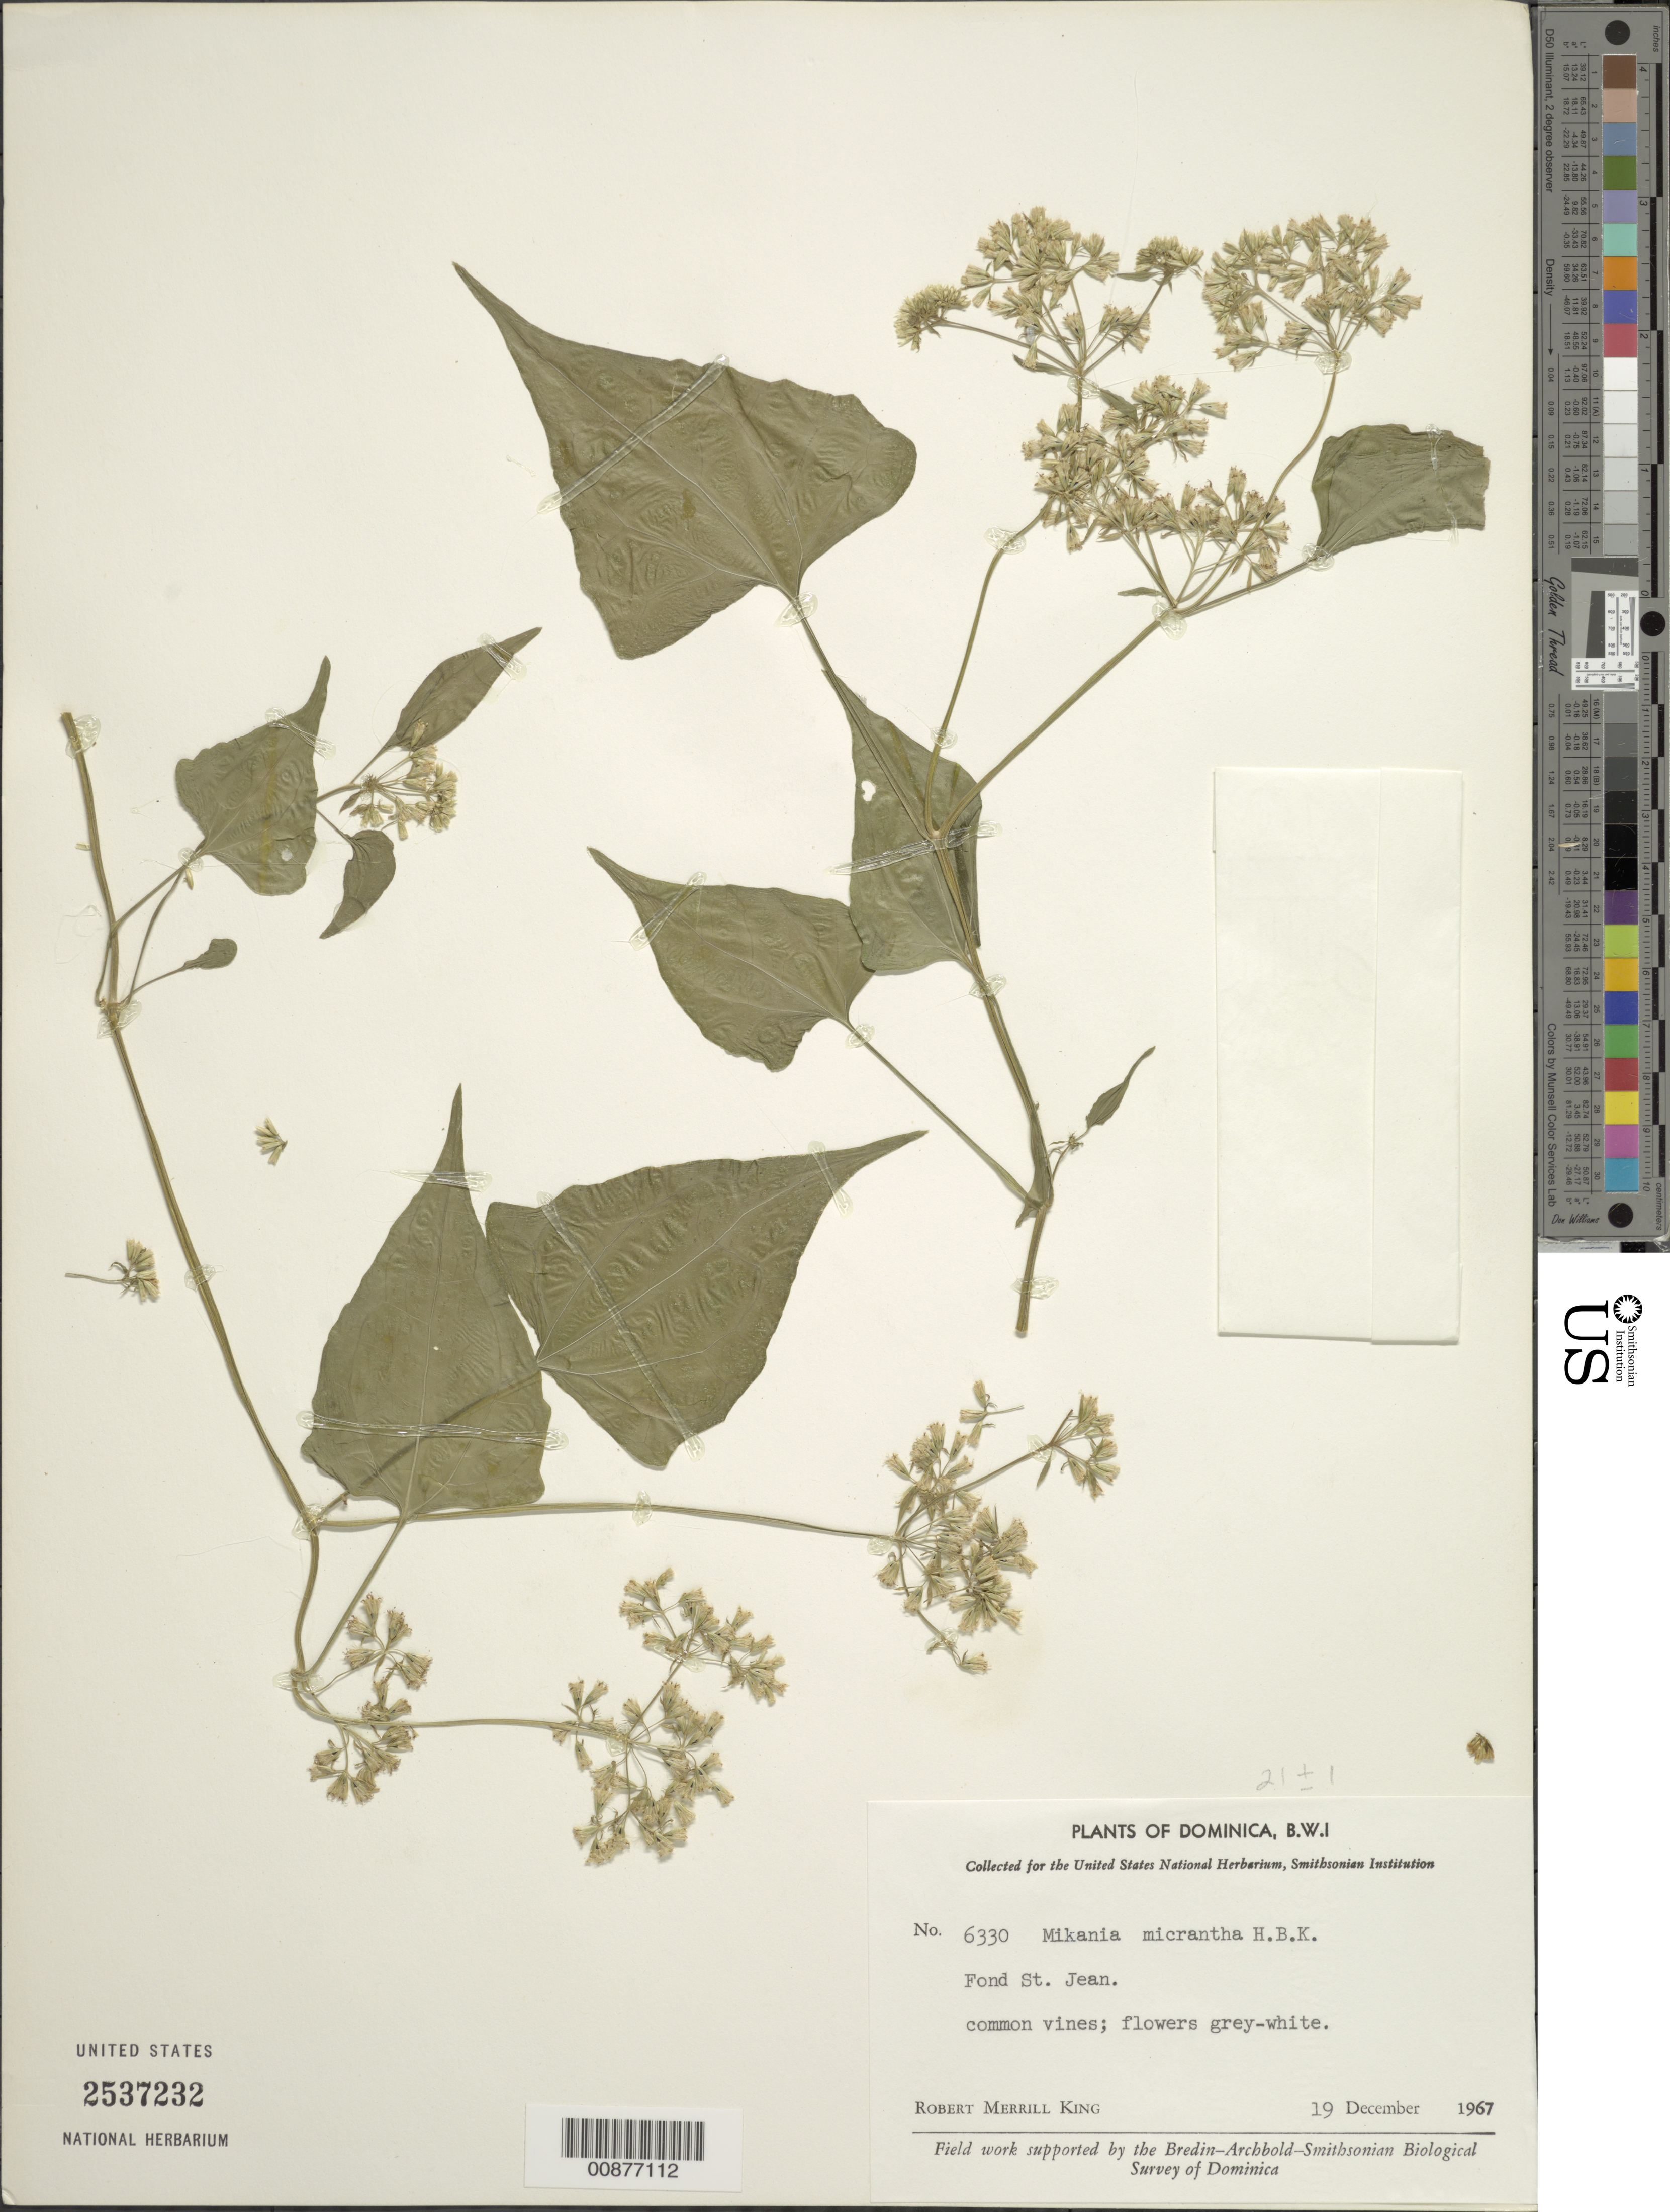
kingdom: Plantae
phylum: Tracheophyta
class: Magnoliopsida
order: Asterales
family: Asteraceae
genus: Mikania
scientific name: Mikania micrantha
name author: Kunth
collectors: R. M. King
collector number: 6330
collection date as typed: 19 Dec 1967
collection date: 1967-12-19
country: Dominica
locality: Fond St. Jead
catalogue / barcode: US 2537232